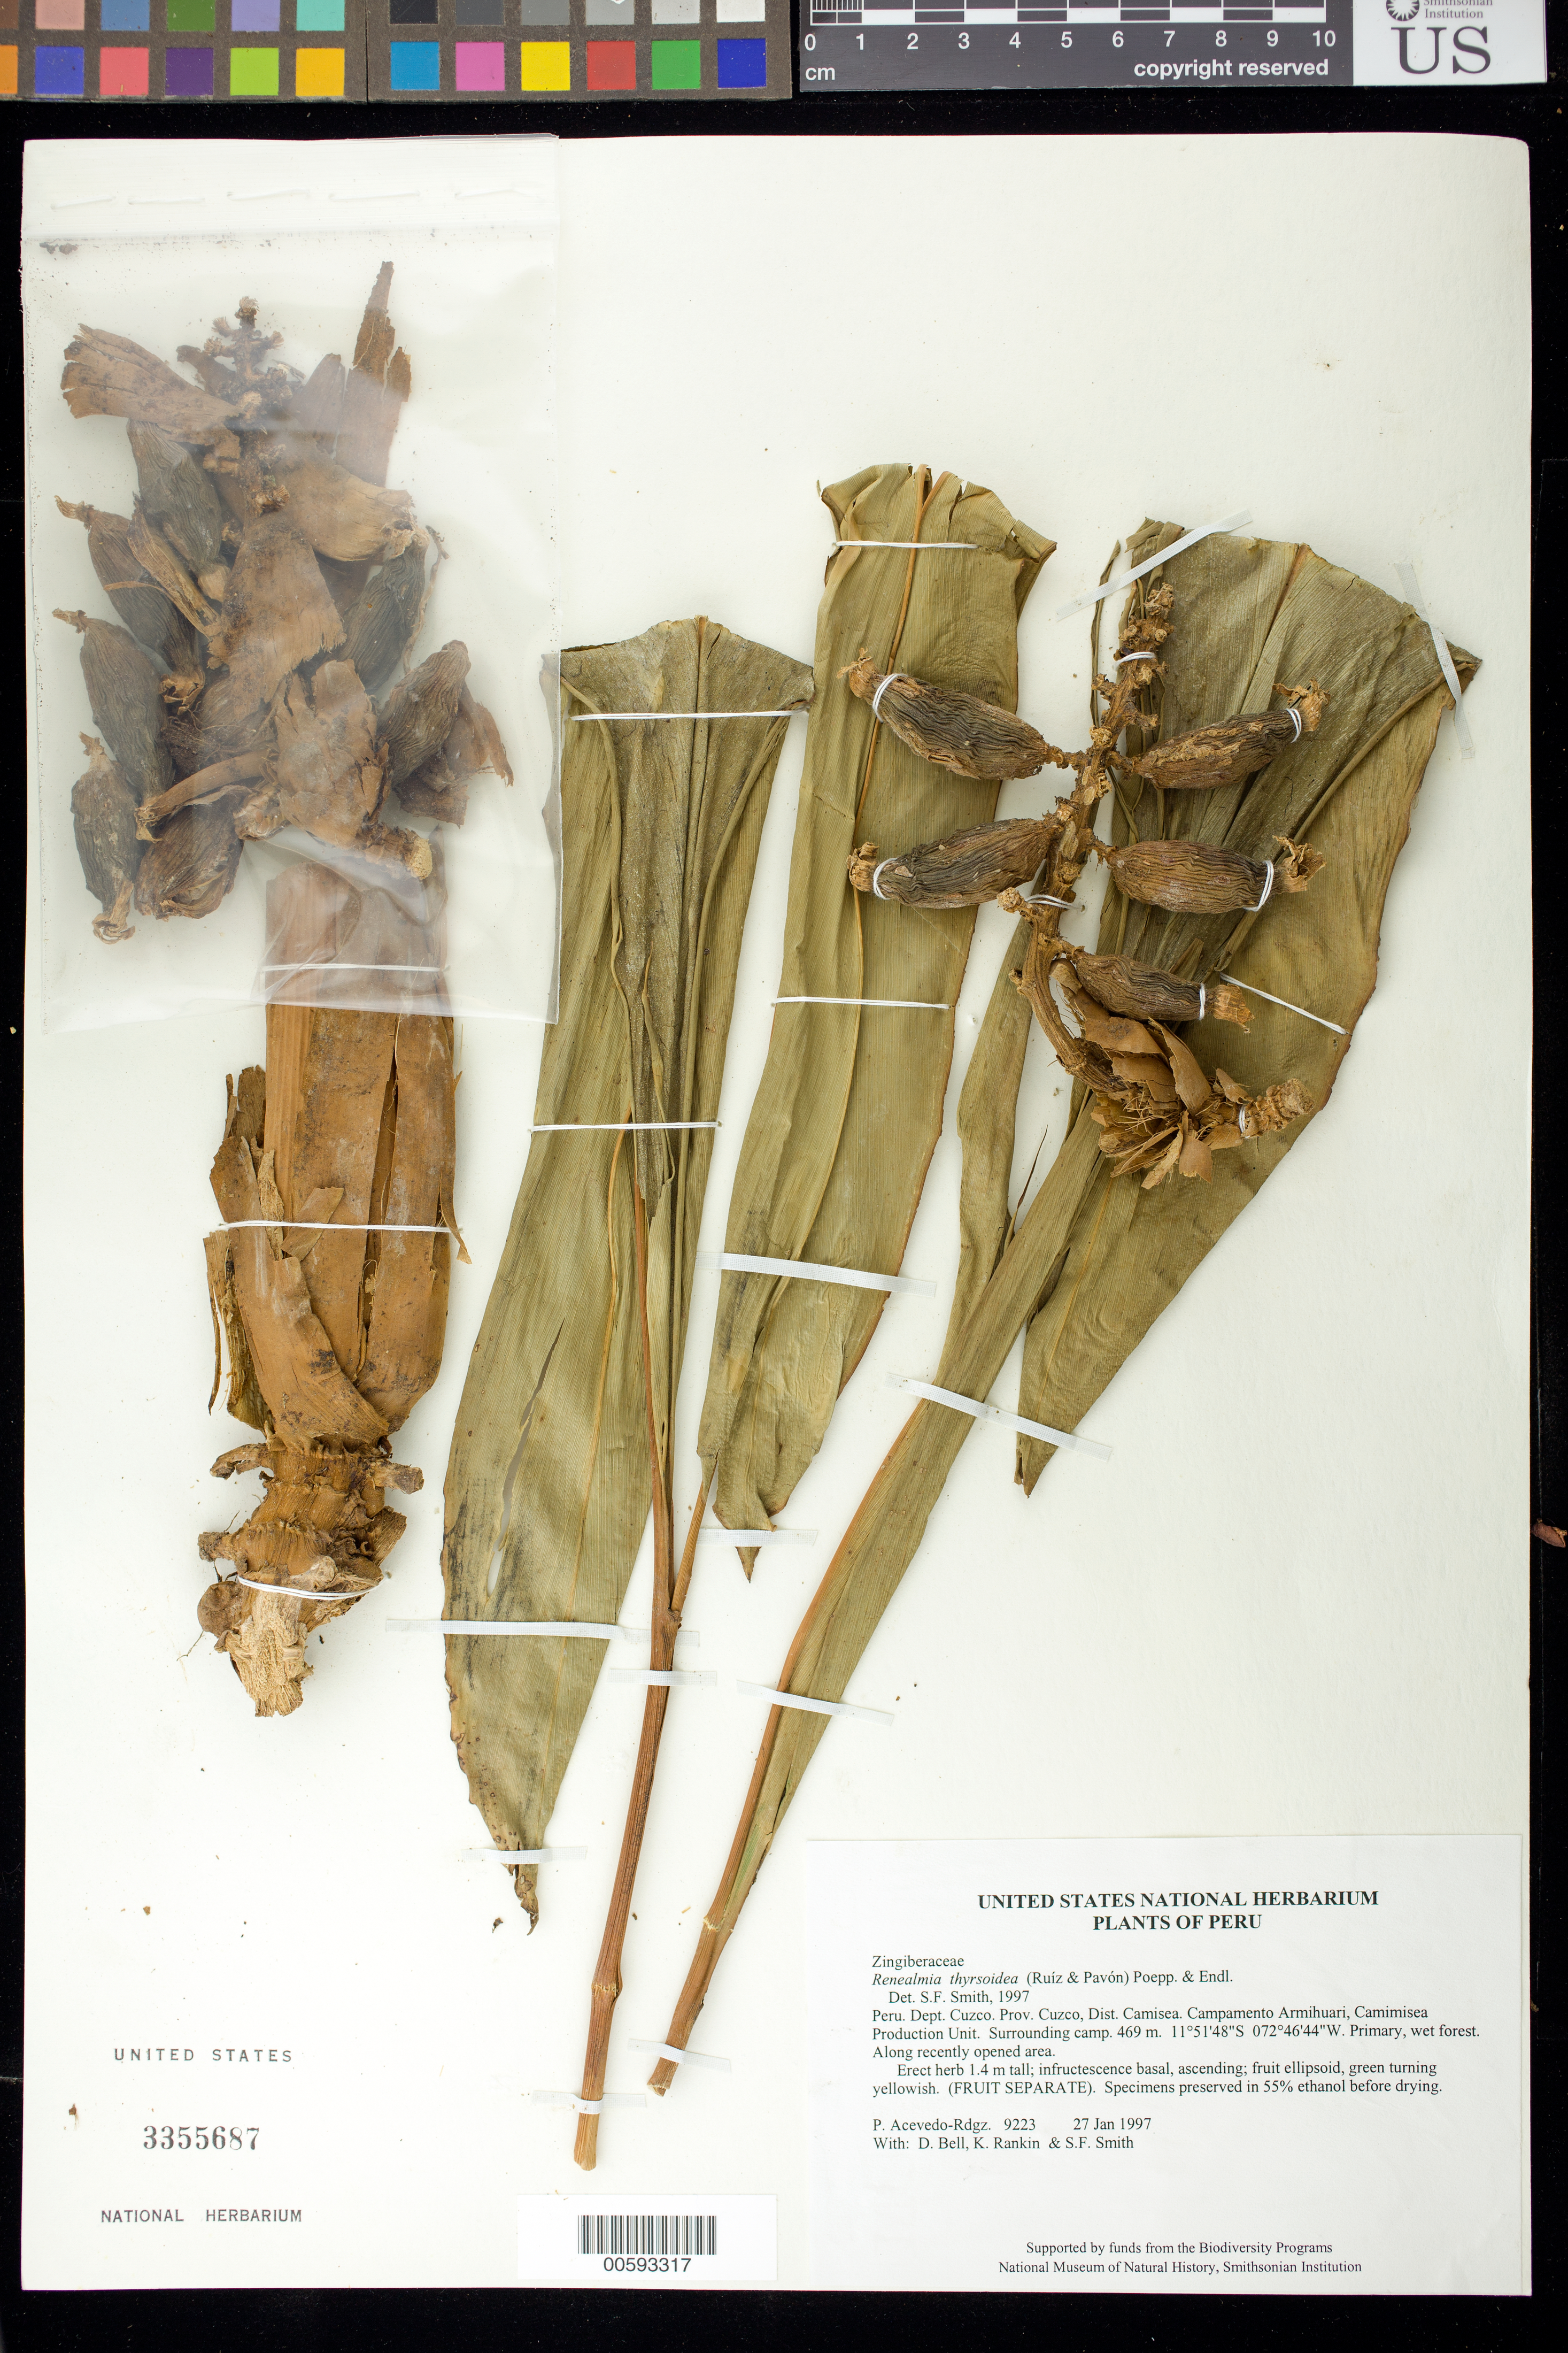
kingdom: Plantae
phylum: Tracheophyta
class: Liliopsida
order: Zingiberales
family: Zingiberaceae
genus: Renealmia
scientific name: Renealmia thyrsoidea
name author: (Ruiz & Pav.) Poepp. & Endl.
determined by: Smith, Stephen F., (US), NMNH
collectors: P. Acevedo-Rodr., D. A. Bell, K. B. Rankin & S.F. Smith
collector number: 9223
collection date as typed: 27 Jan 1997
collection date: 1997-01-27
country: Peru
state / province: Cusco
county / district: Cusco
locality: Districto Camisea, Campamento Armihuari, Camimisea Production Unit. Surrounding camp.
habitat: Primary, wet forest. Along recently opened area.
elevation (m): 469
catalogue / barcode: US 3355687